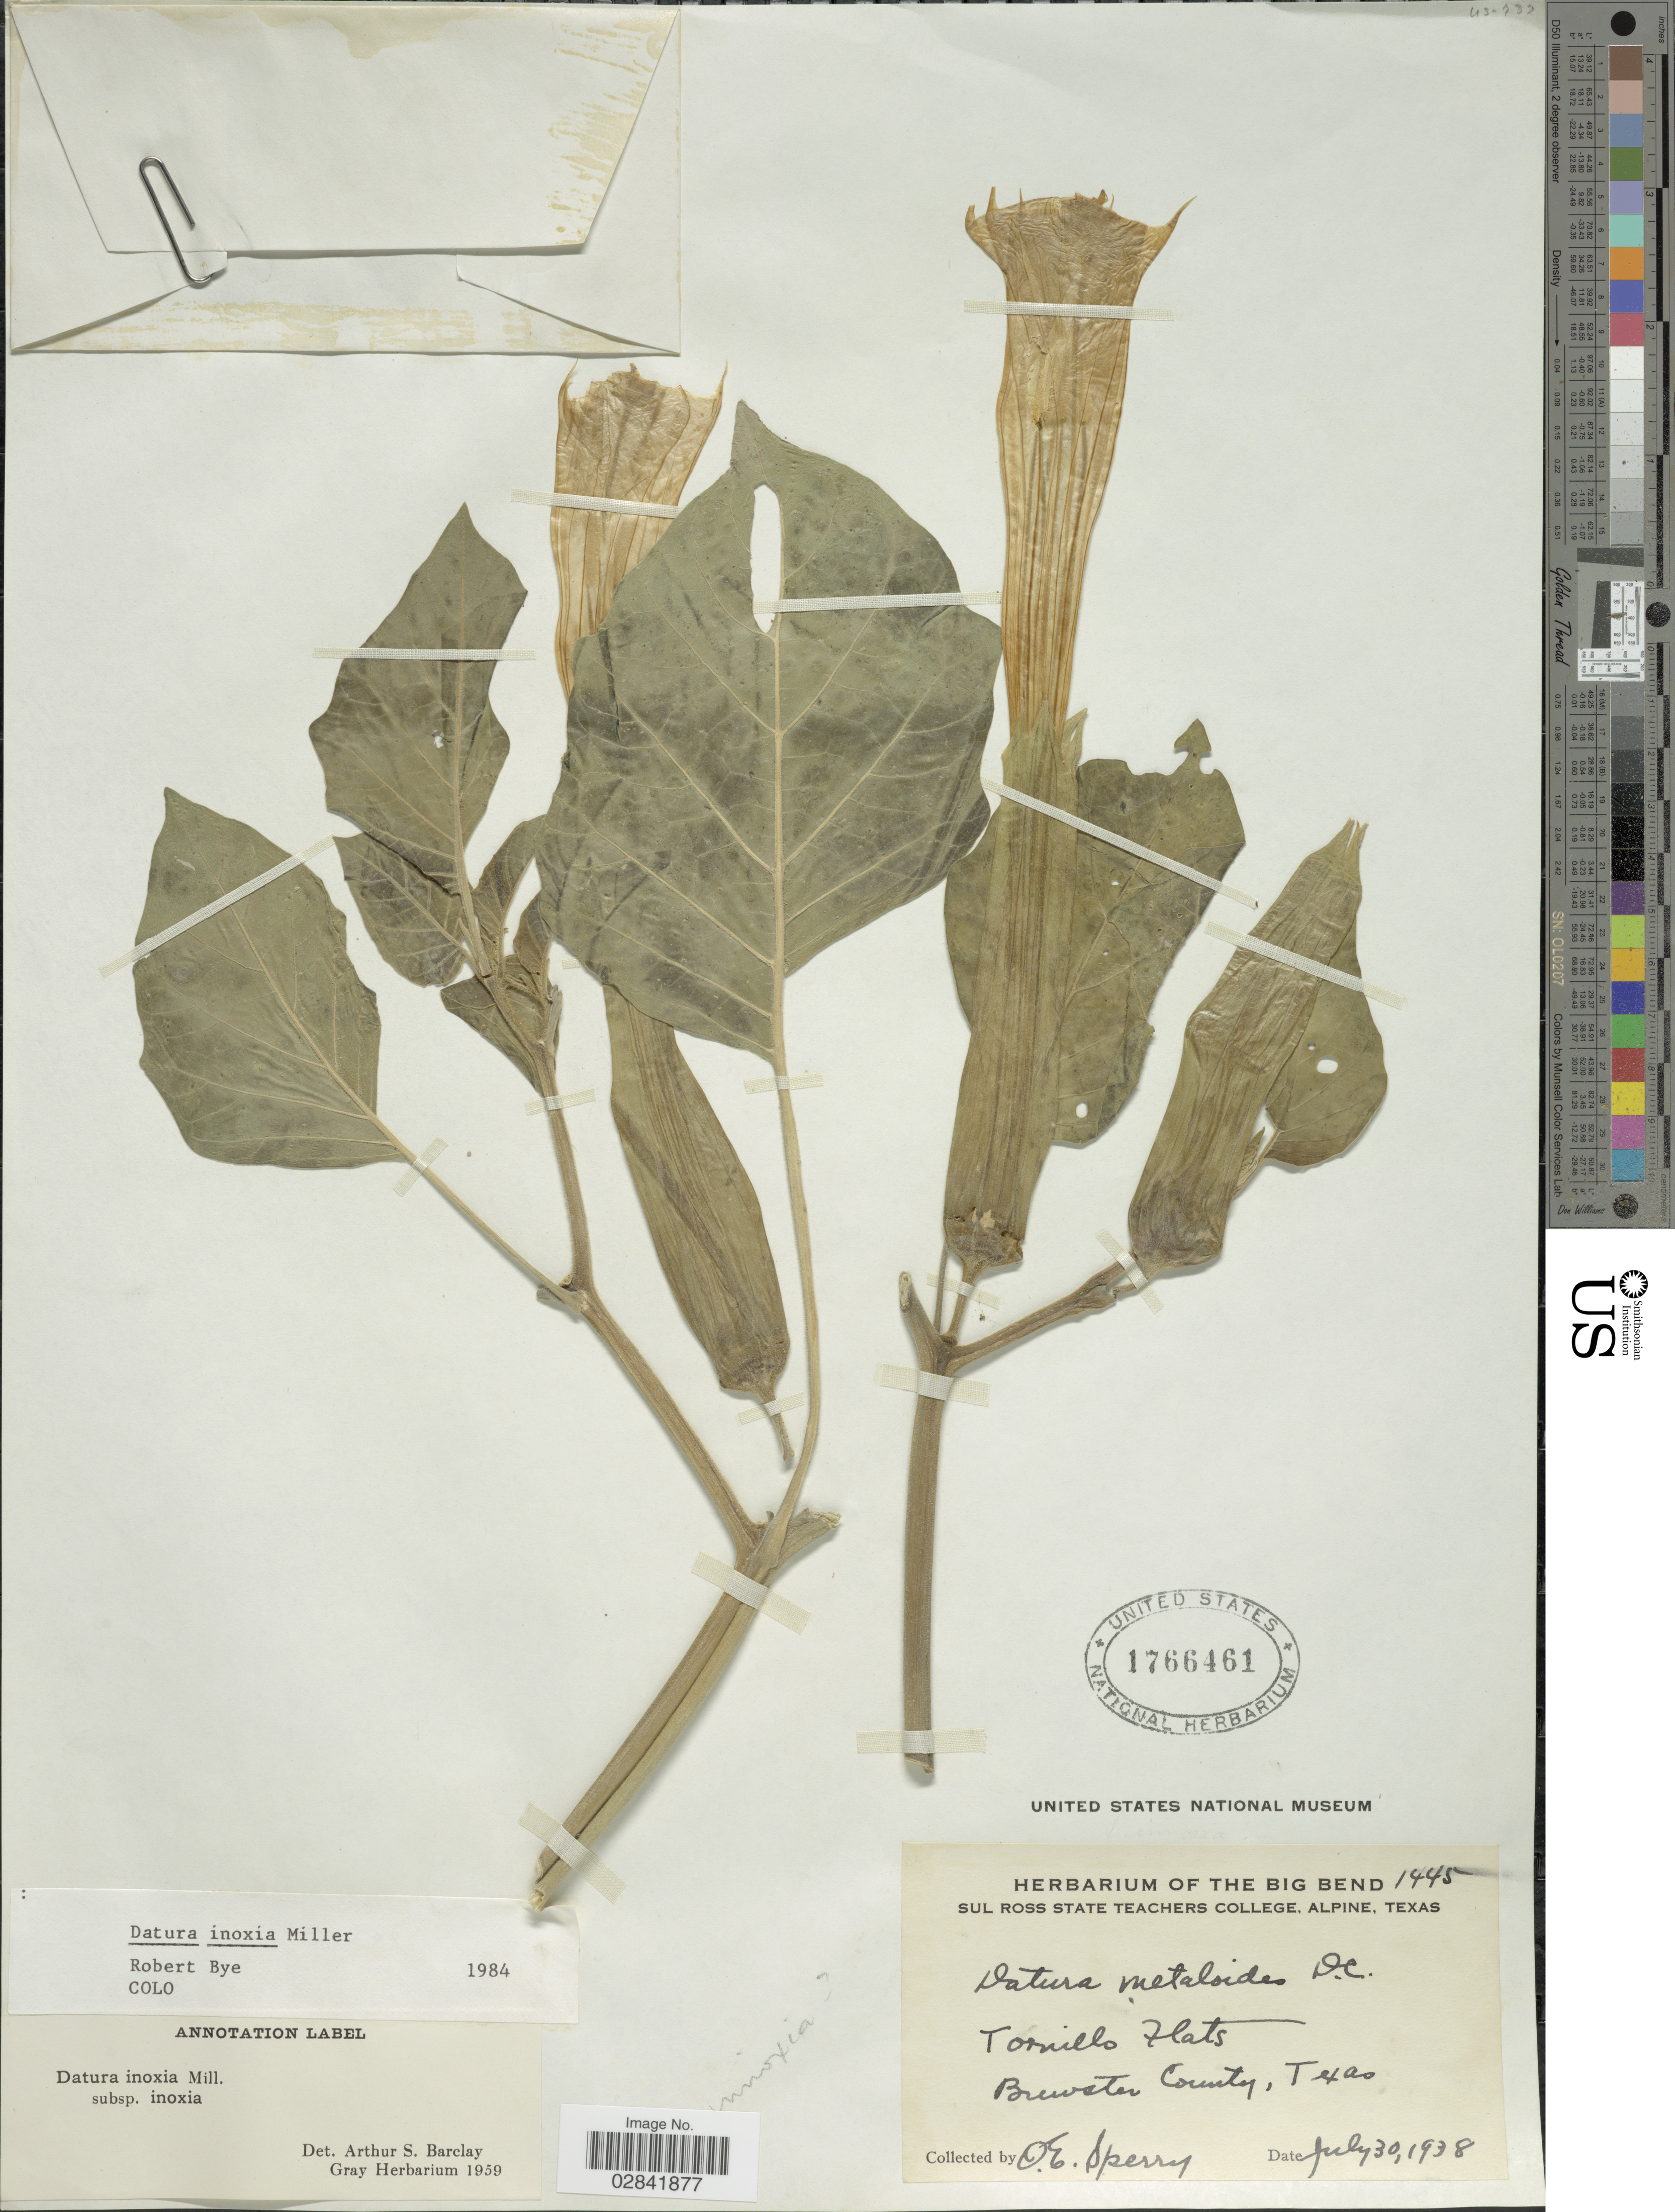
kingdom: Plantae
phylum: Tracheophyta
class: Magnoliopsida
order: Solanales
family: Solanaceae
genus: Datura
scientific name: Datura innoxia subsp. quinquecuspidata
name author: (Torr.) A.S. Barclay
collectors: O. E. Sperry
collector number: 1445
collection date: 1938-07-30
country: United States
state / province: Texas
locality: Tornillo Flats, Brewster County.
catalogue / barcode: US 1766461